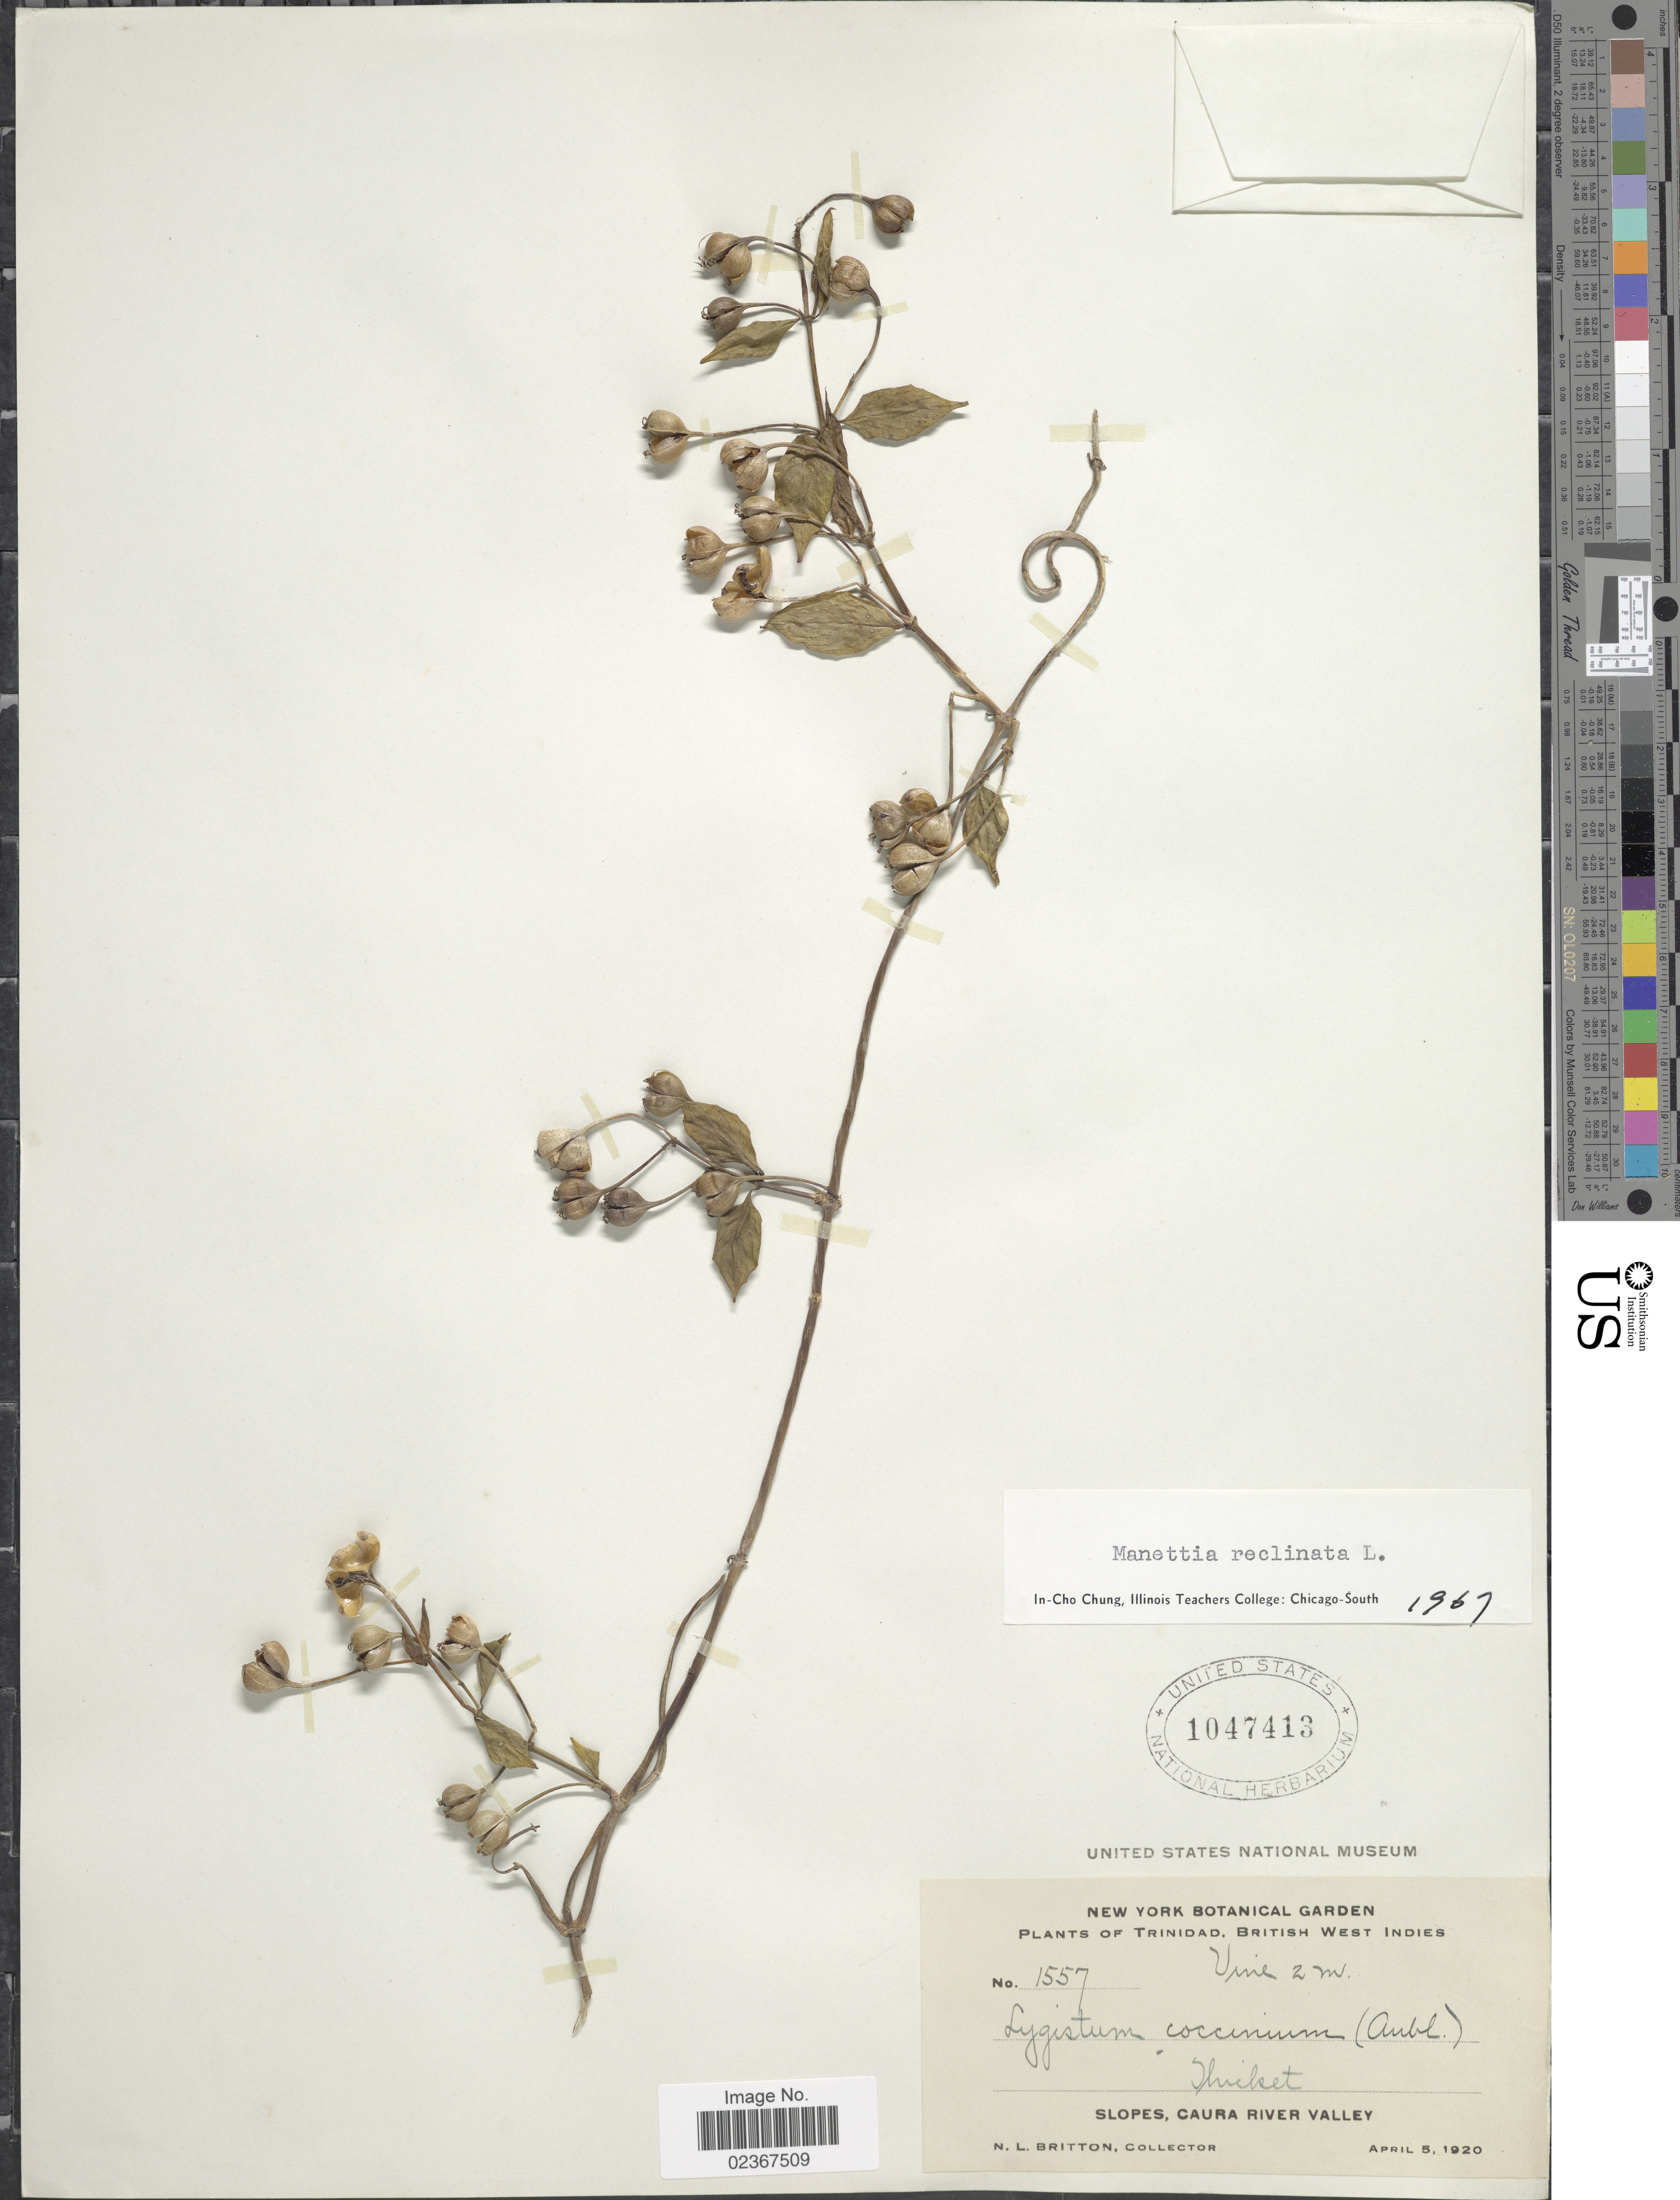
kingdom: Plantae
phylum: Tracheophyta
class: Magnoliopsida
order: Gentianales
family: Rubiaceae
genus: Manettia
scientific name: Manettia reclinata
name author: L.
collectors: N. Britton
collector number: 1557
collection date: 1920-04-05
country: Trinidad and Tobago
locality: Trinidad. Slopes, Caura River Valley, British West Indies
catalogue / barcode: US 1047413